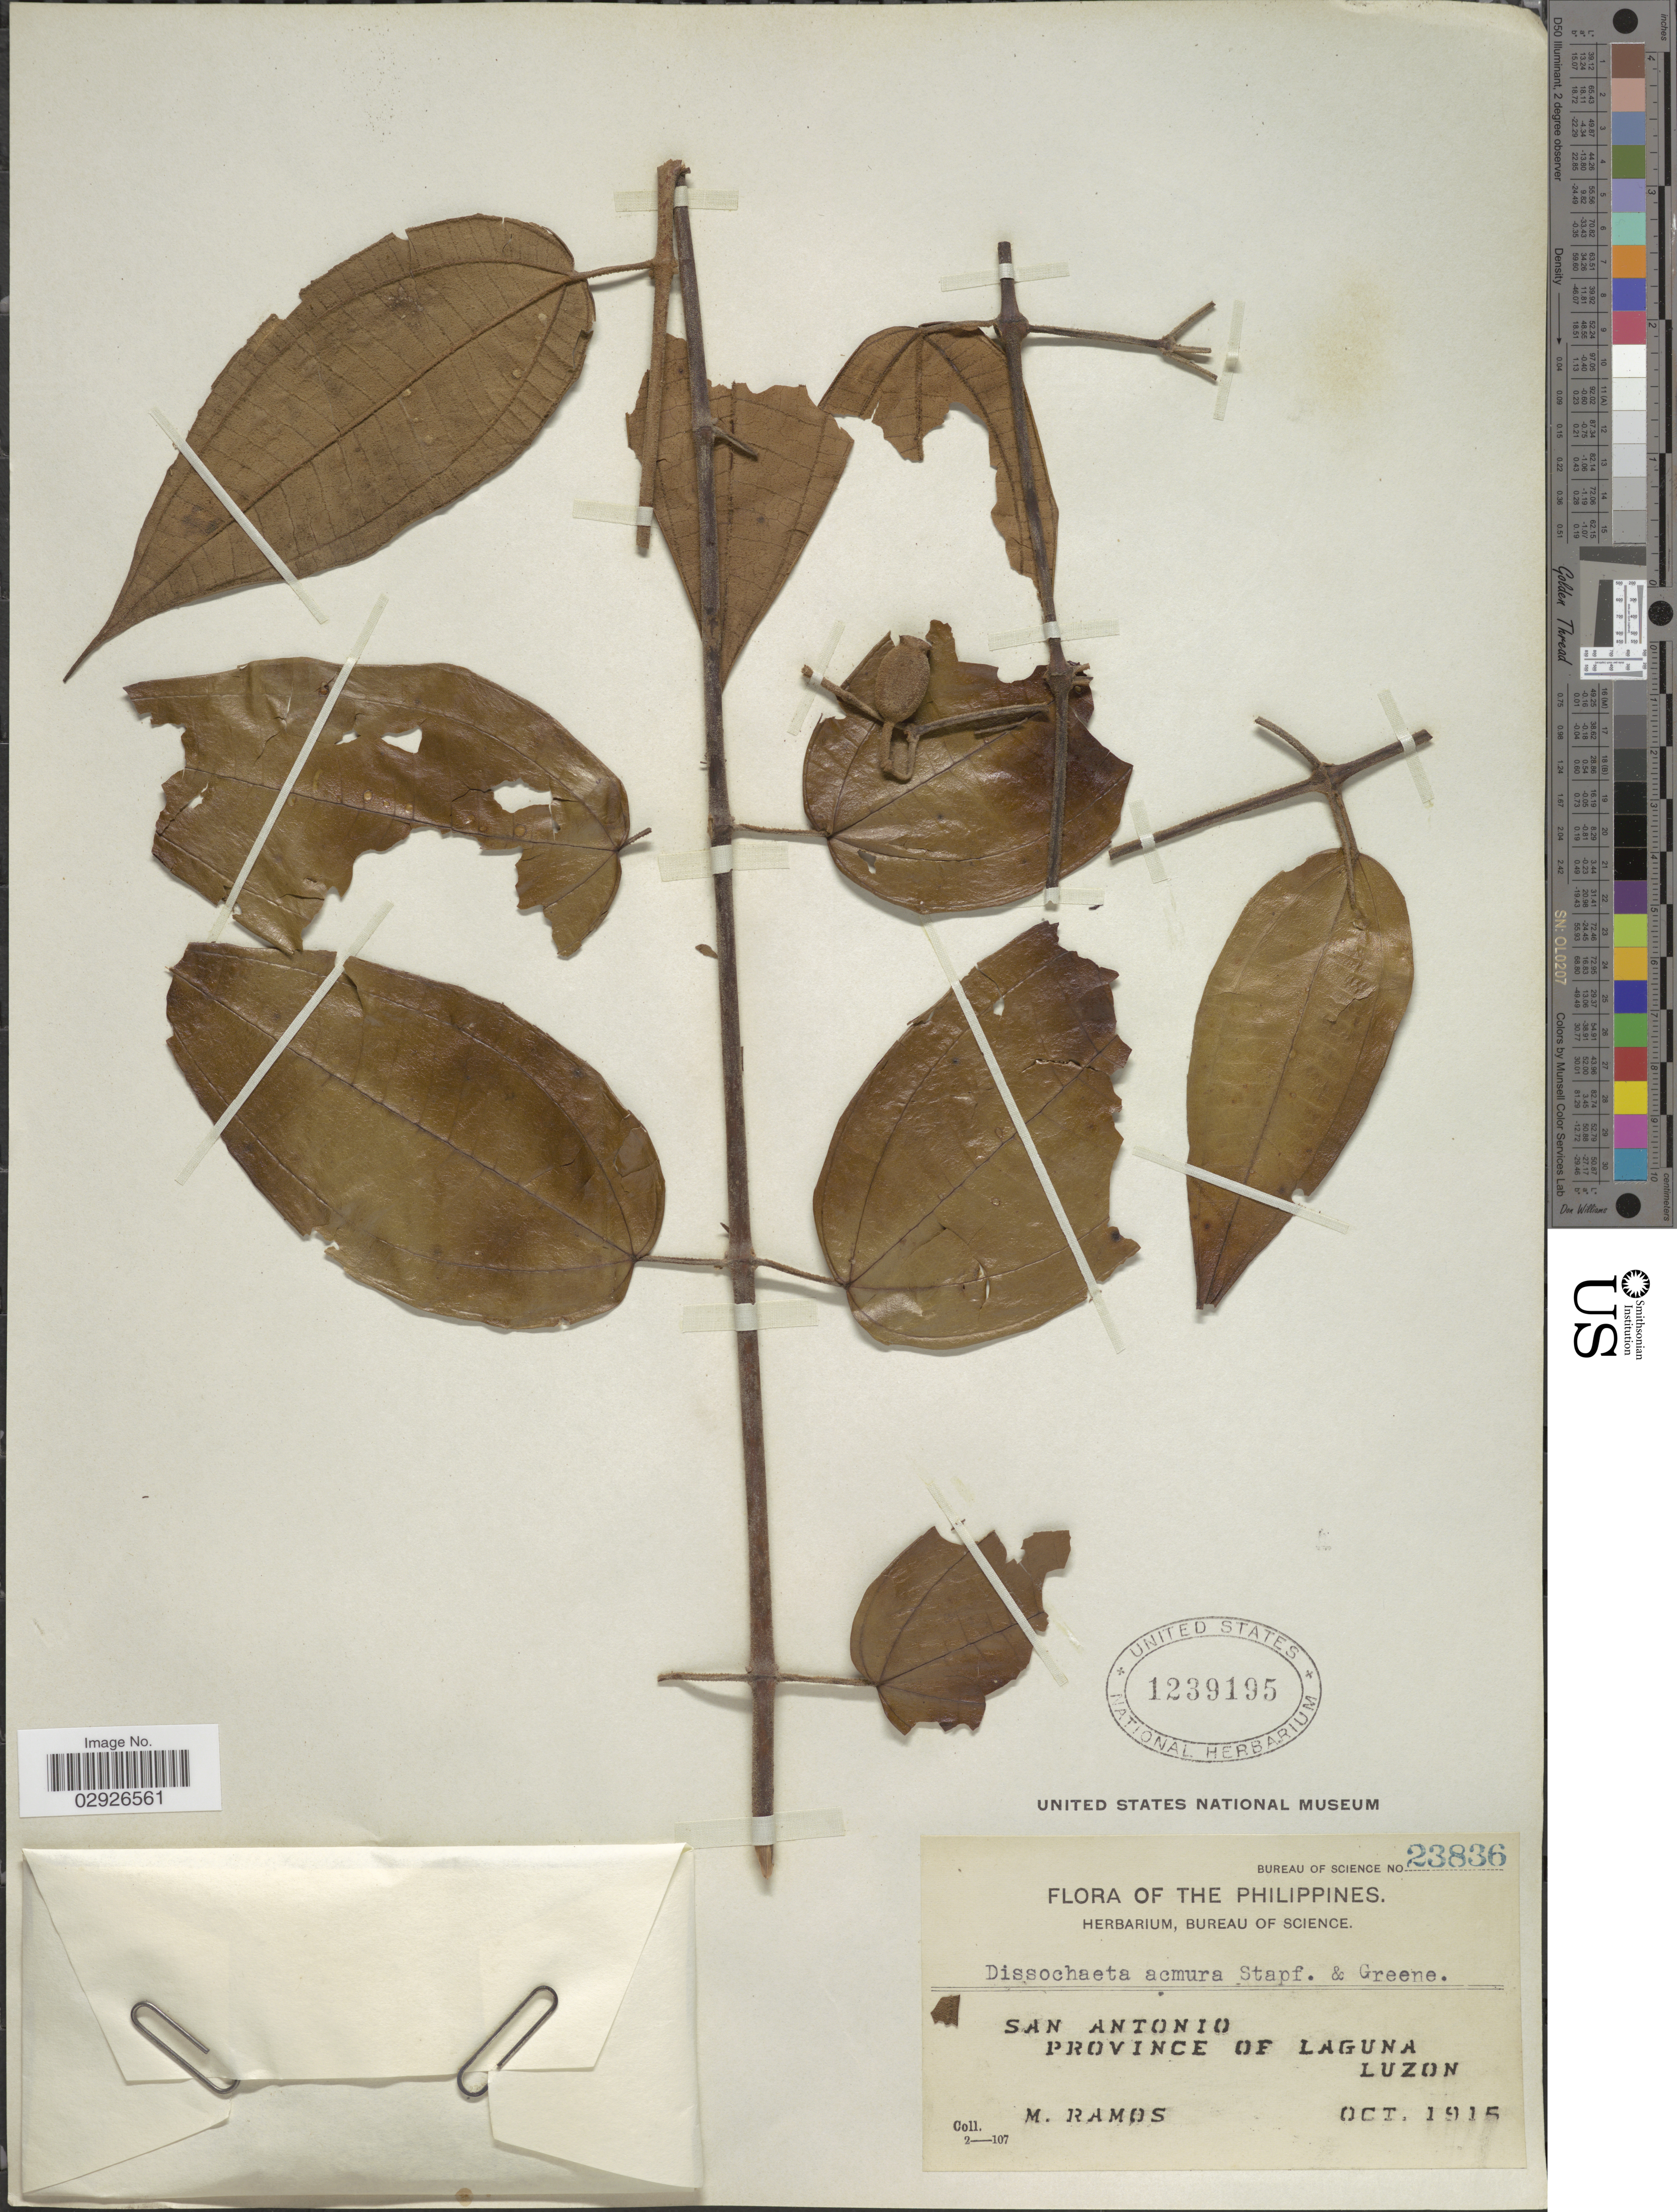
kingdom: Plantae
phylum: Tracheophyta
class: Magnoliopsida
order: Myrtales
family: Melastomataceae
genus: Dissochaeta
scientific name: Dissochaeta acmura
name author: Stapf & M.L. Green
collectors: M. Ramos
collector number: Bureau of Science 23836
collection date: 1915-10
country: Philippines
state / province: Calabarzon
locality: San Antonio. Province of Laguna. Luzon.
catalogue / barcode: US 1239195